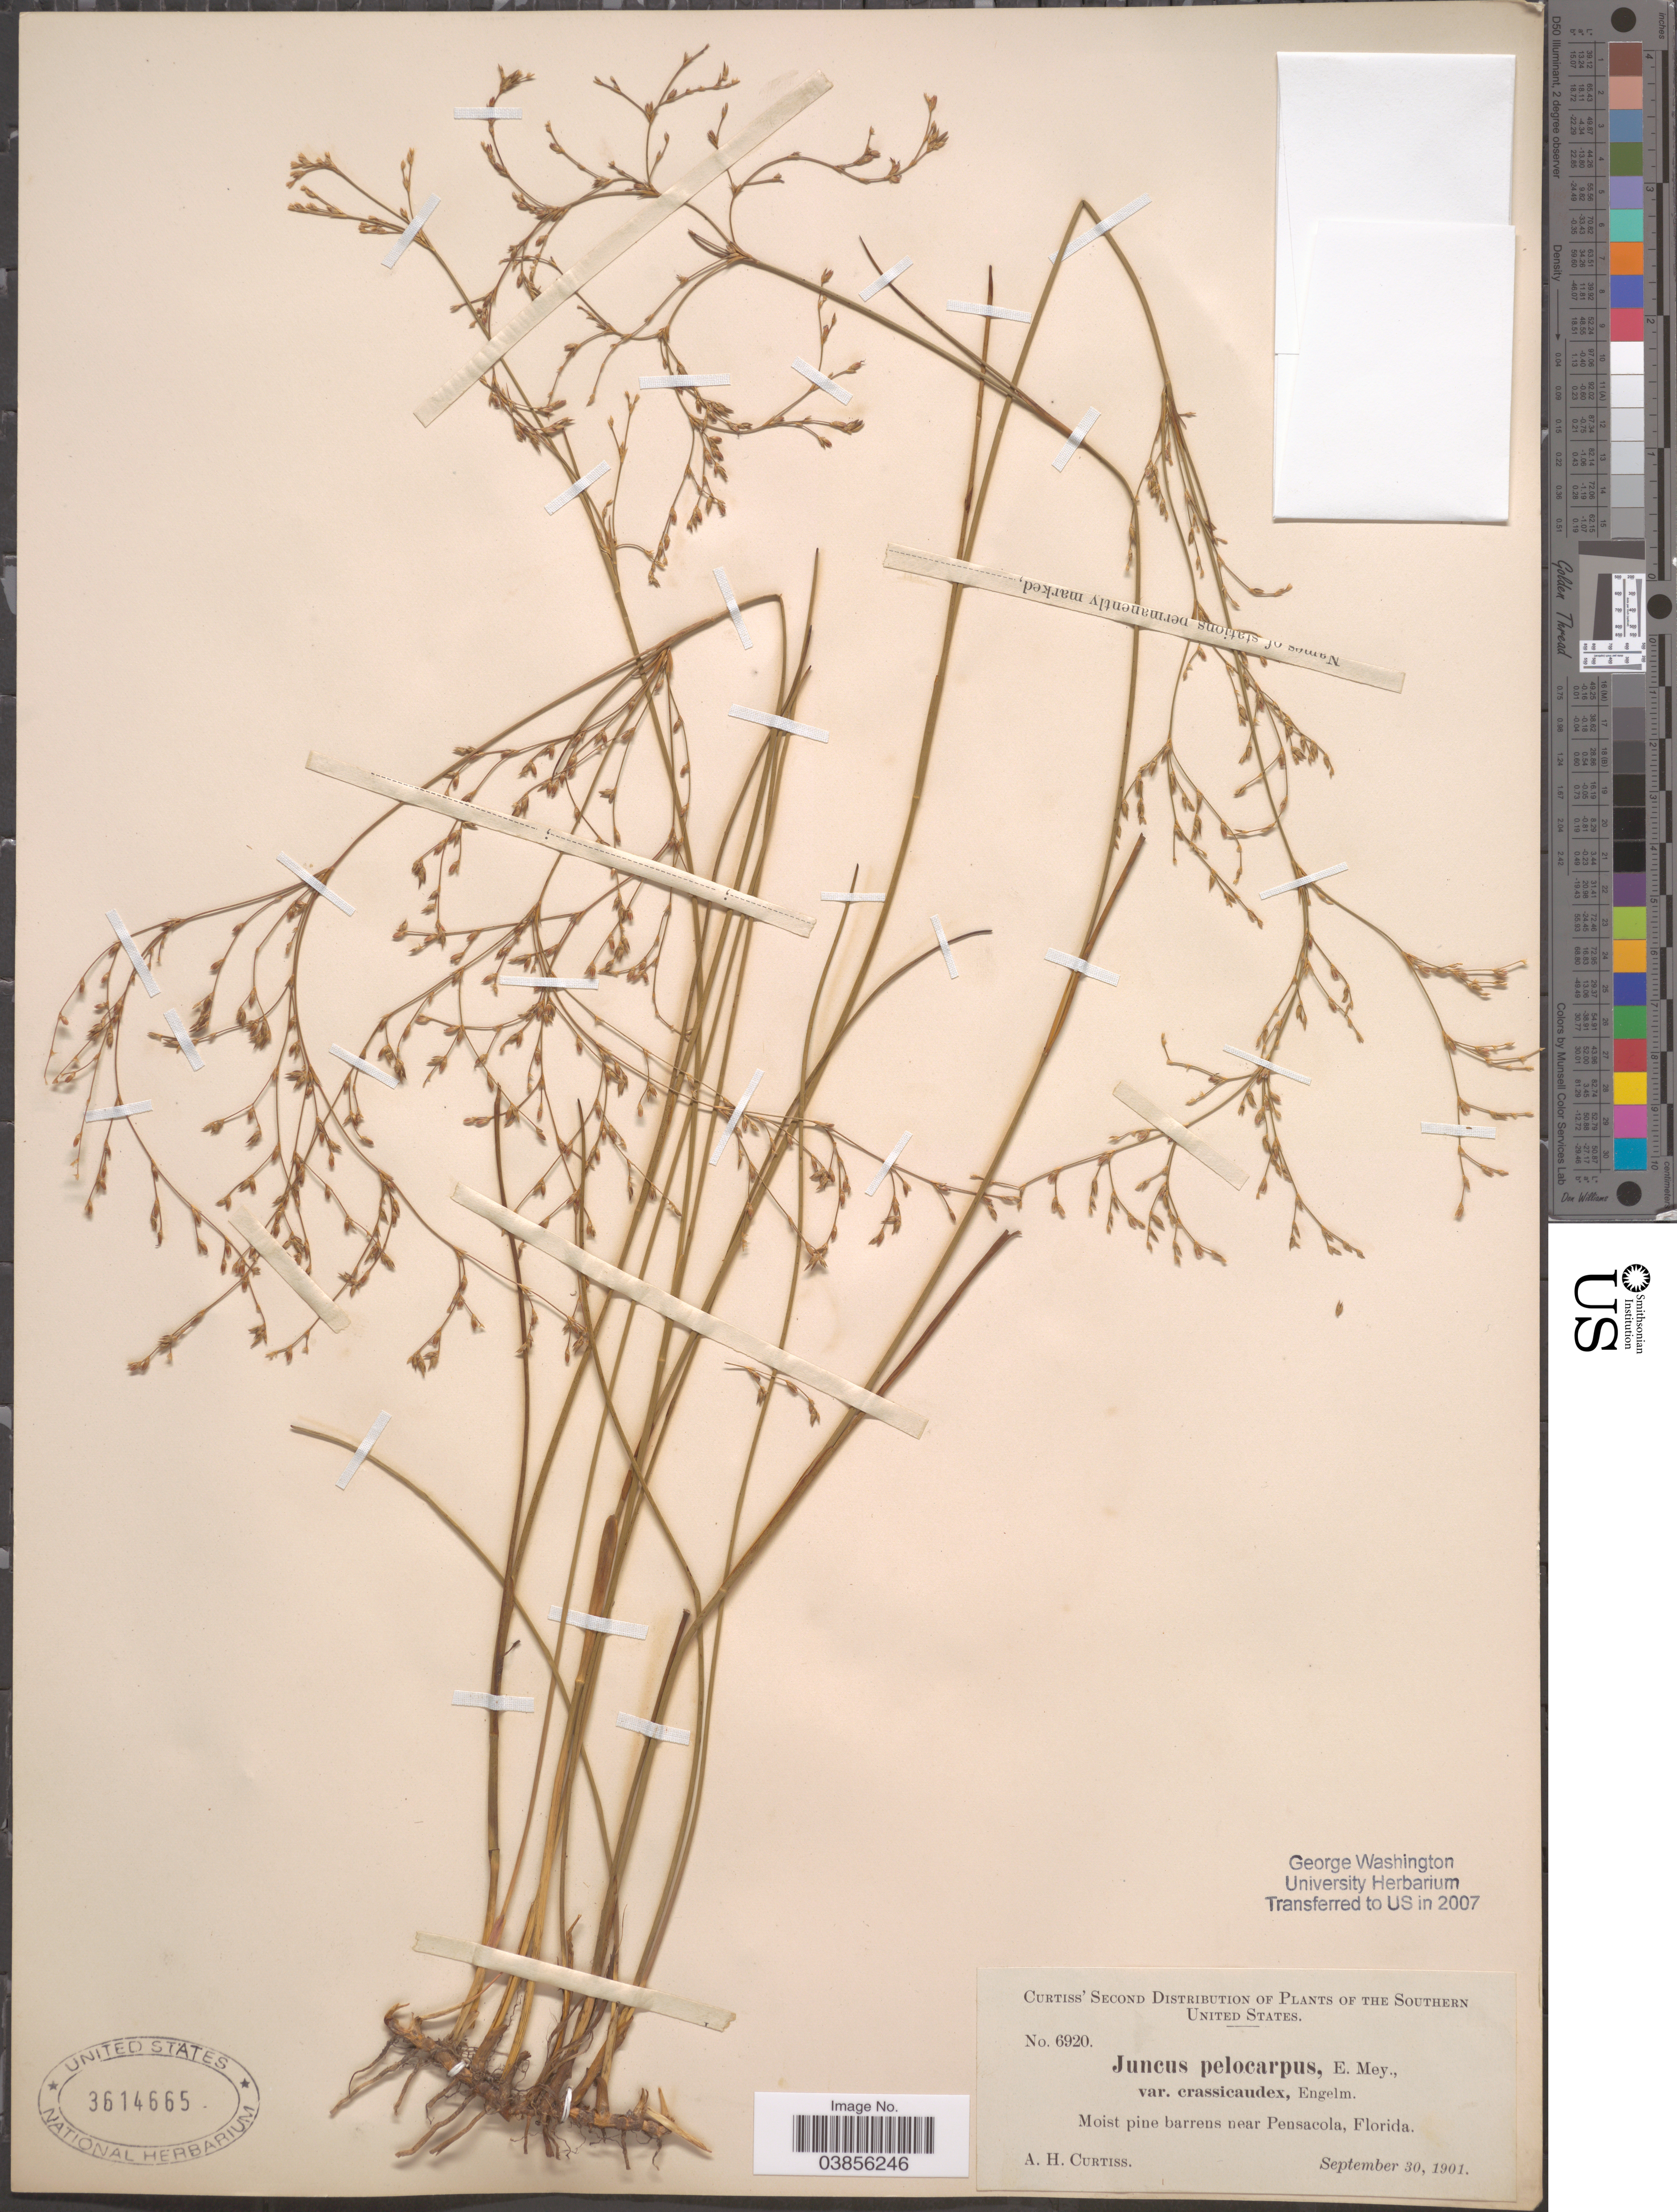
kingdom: Plantae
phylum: Tracheophyta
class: Liliopsida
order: Poales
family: Juncaceae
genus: Juncus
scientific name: Juncus pelocarpus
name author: E. Mey.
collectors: A. H. Curtiss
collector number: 6920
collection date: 1901-09-30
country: United States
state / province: Florida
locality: Southern United States. Near Pensacola.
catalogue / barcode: US 3614665